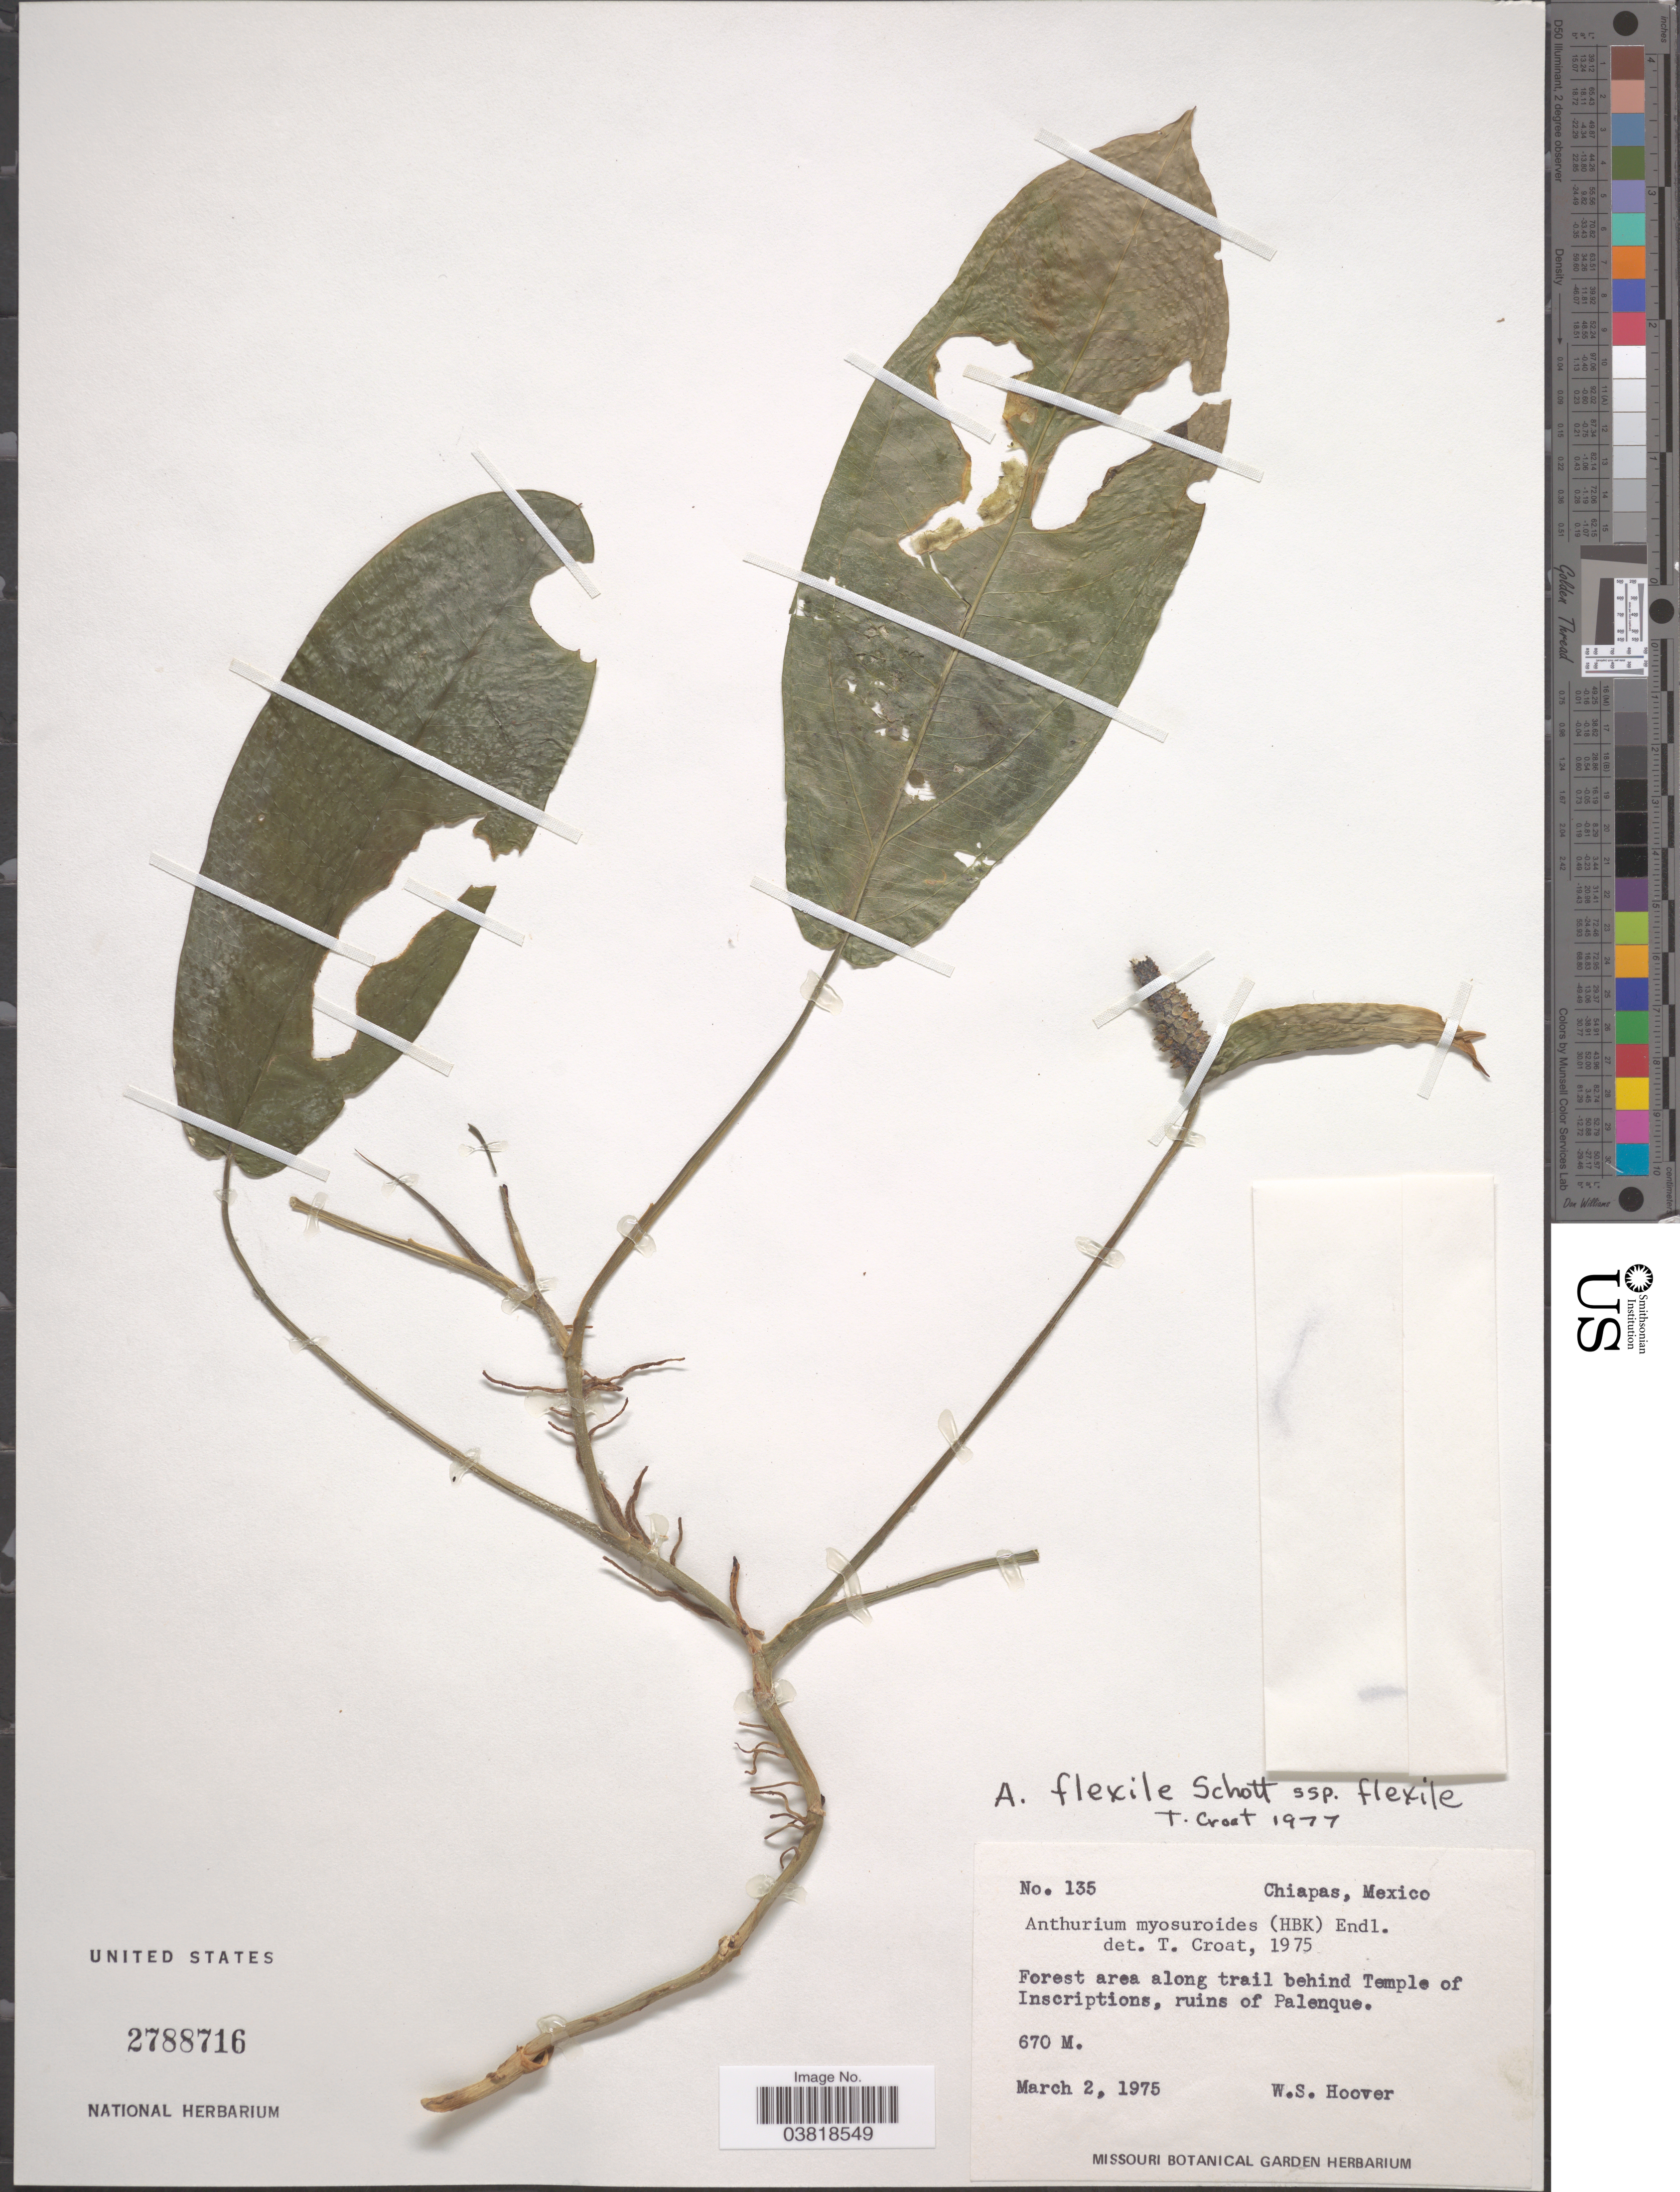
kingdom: Plantae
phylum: Tracheophyta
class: Liliopsida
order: Alismatales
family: Araceae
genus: Anthurium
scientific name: Anthurium flexile subsp. flexile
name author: Schott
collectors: W. S. Hoover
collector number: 135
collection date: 1975-03-02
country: Mexico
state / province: Chiapas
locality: Forest area along trail behind Temple of Inscriptions, ruins of Palenque.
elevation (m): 670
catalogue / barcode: US 2788716